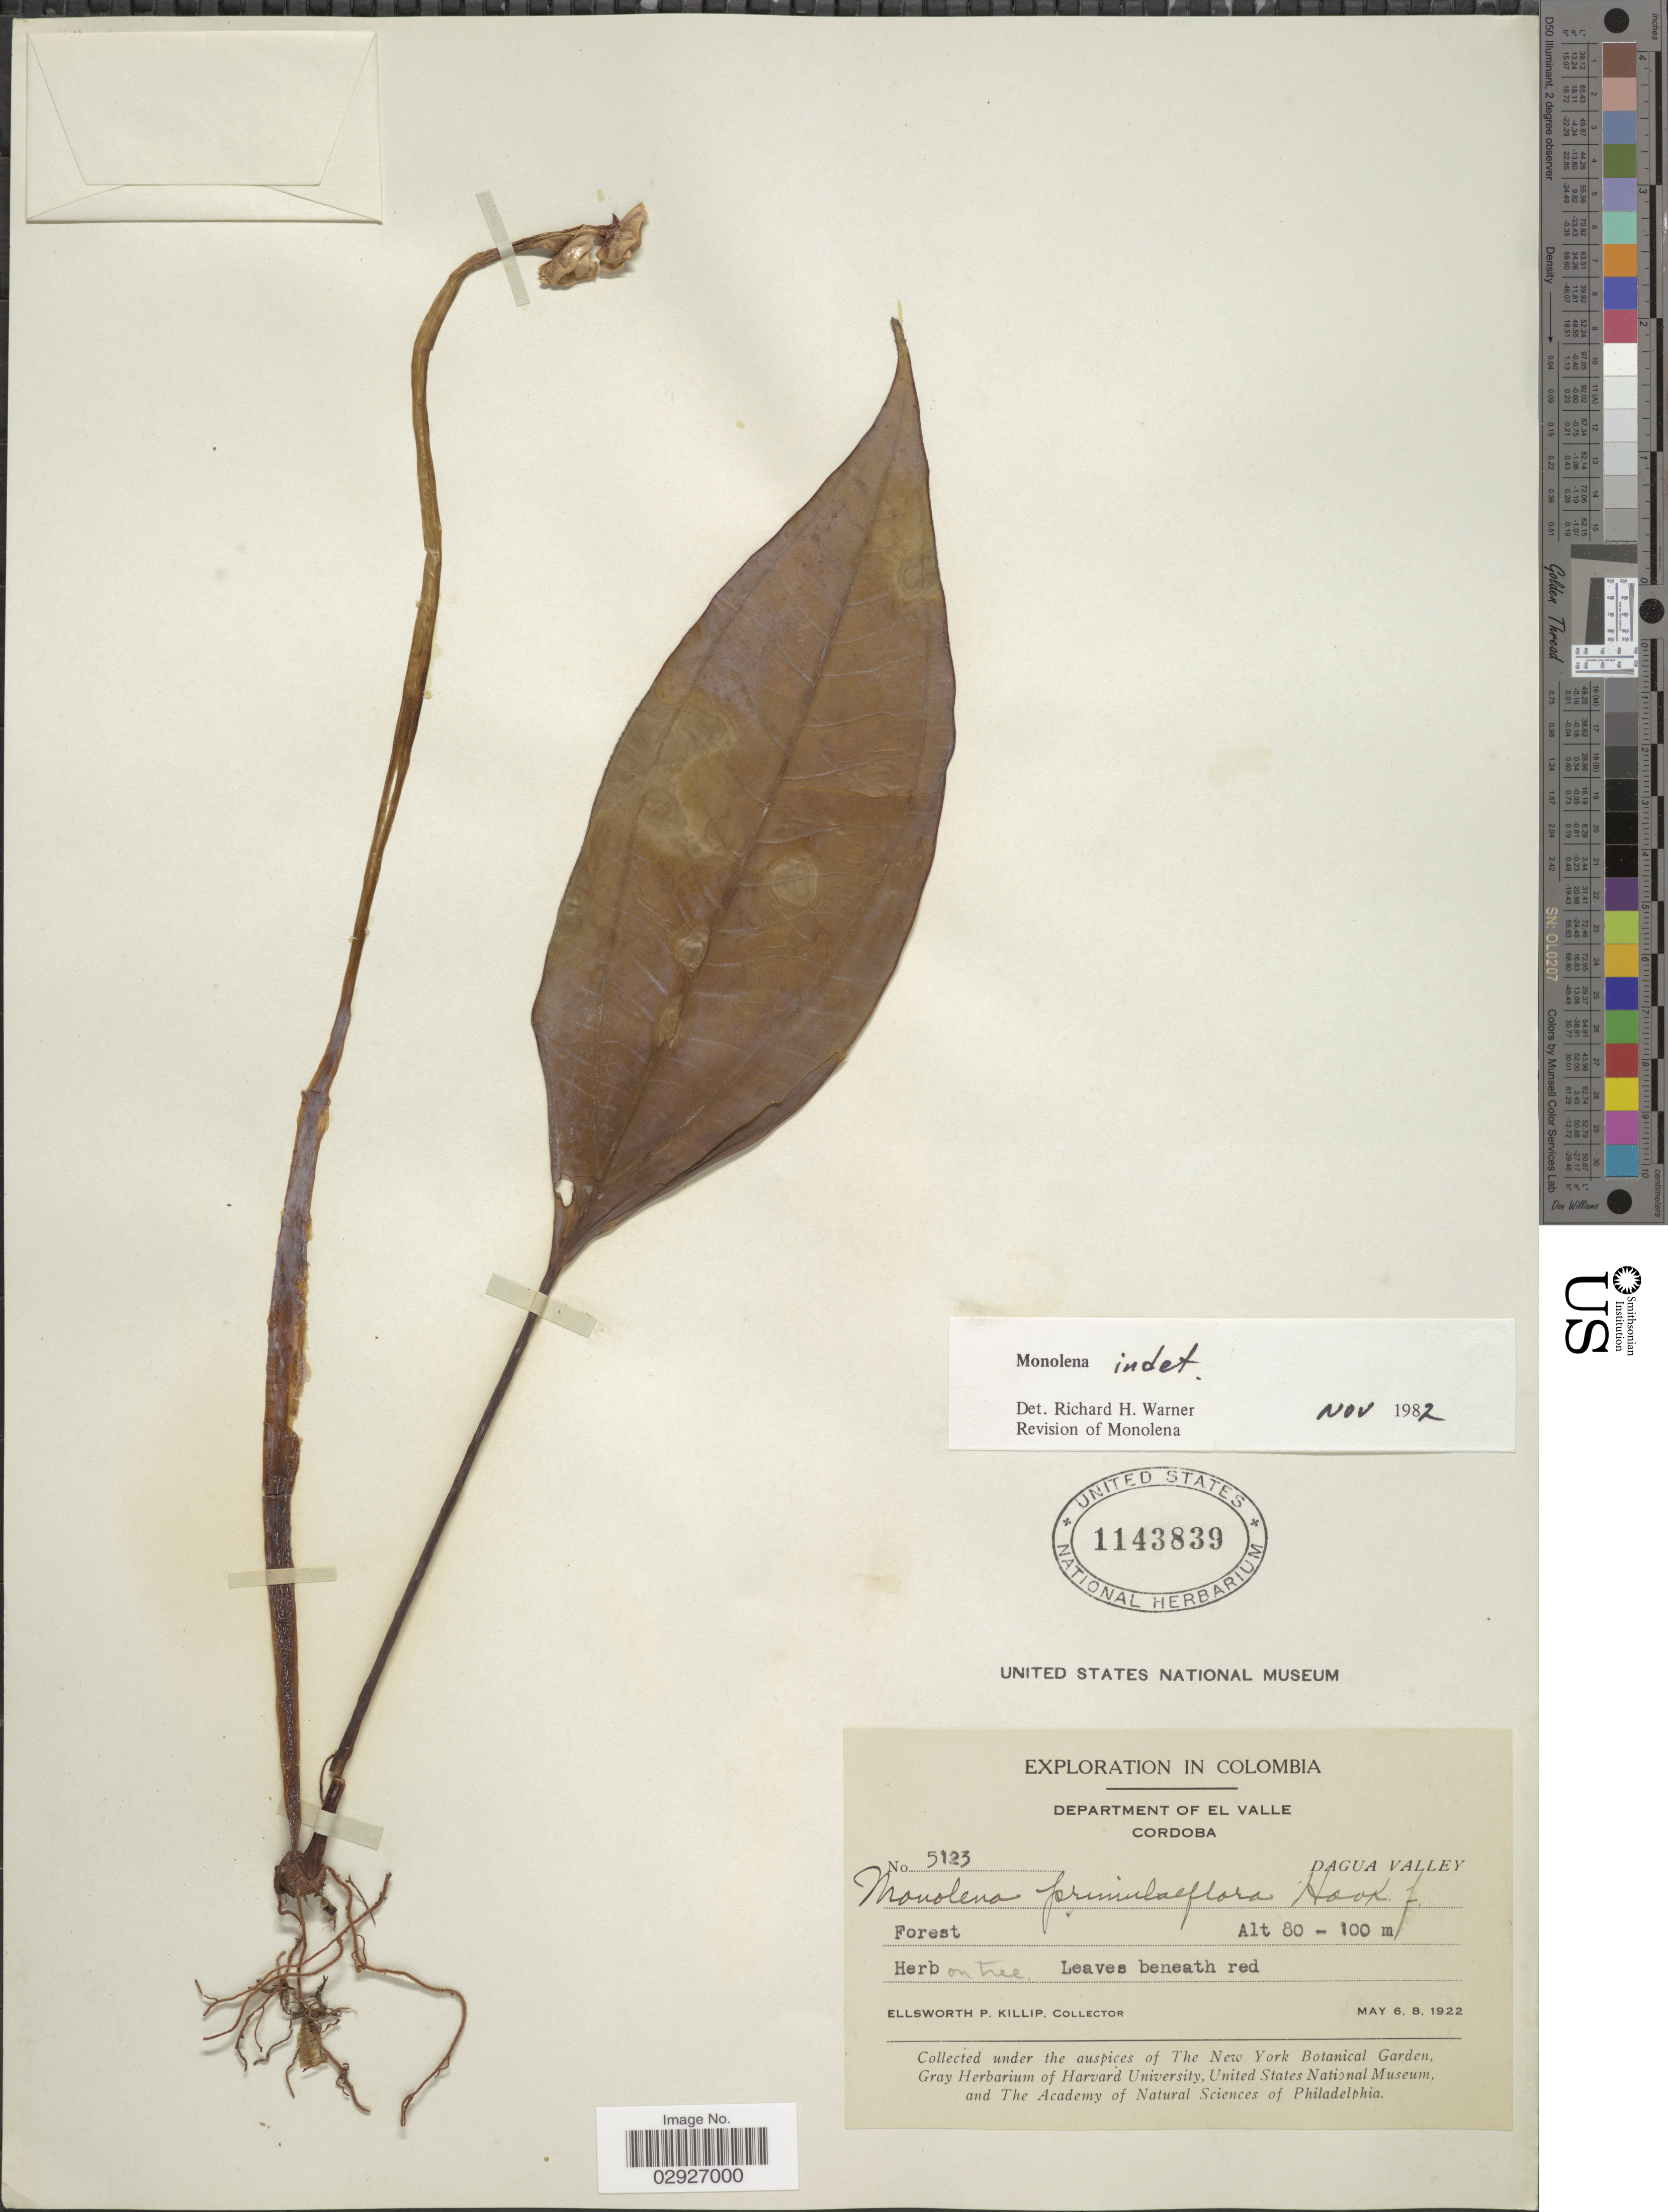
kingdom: Plantae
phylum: Tracheophyta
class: Magnoliopsida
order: Myrtales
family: Melastomataceae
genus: Monolena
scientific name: Monolena sp.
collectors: E. P. Killip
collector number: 5123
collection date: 1922-05-06/1922-05-08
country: Colombia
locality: Department of El Valle. Cordoba. Dagua Valley.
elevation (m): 80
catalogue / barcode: US 1143839